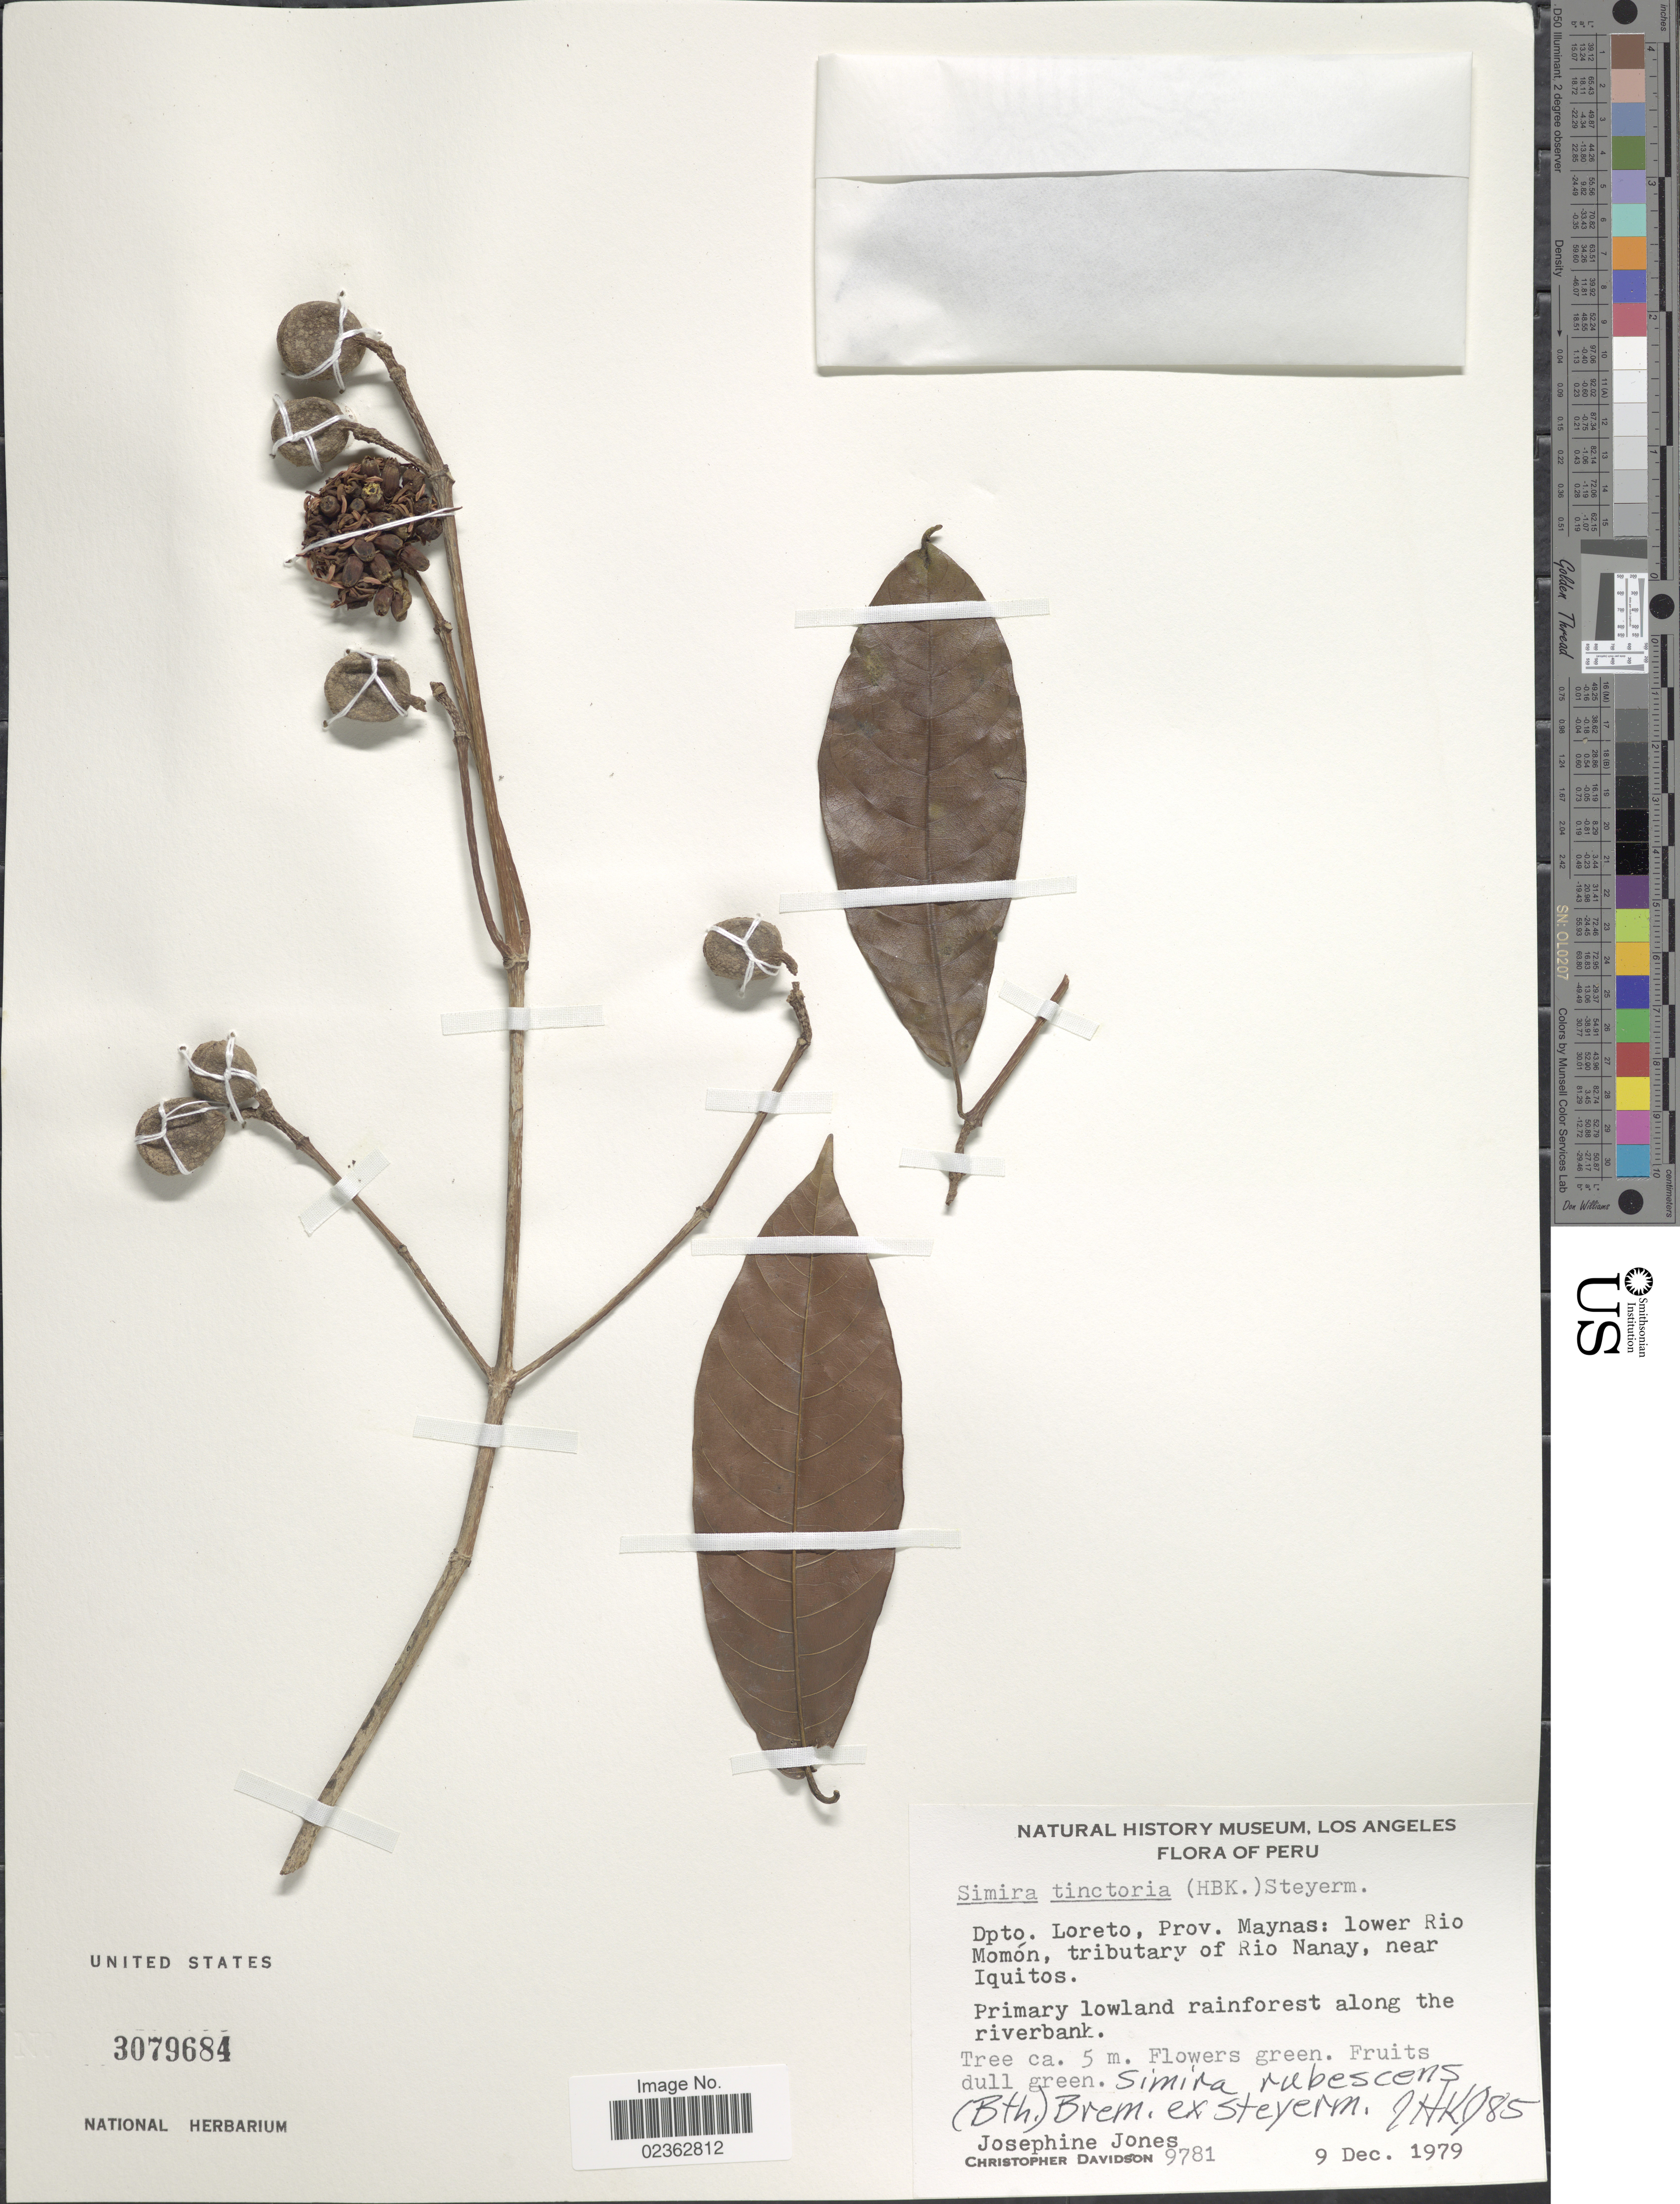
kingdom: Plantae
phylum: Tracheophyta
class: Magnoliopsida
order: Gentianales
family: Rubiaceae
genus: Simira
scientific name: Simira rubescens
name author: (Benth.) Bremek. ex Steyerm.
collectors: J. Jones & C. Davidson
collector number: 9781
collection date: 1979-12-09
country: Peru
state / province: Loreto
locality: Prov. Maynas: lower Rio Momon, tributary of Rio Nanay, near Iquitos, primary lowland rainforest along the riverbank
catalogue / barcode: US 3079684